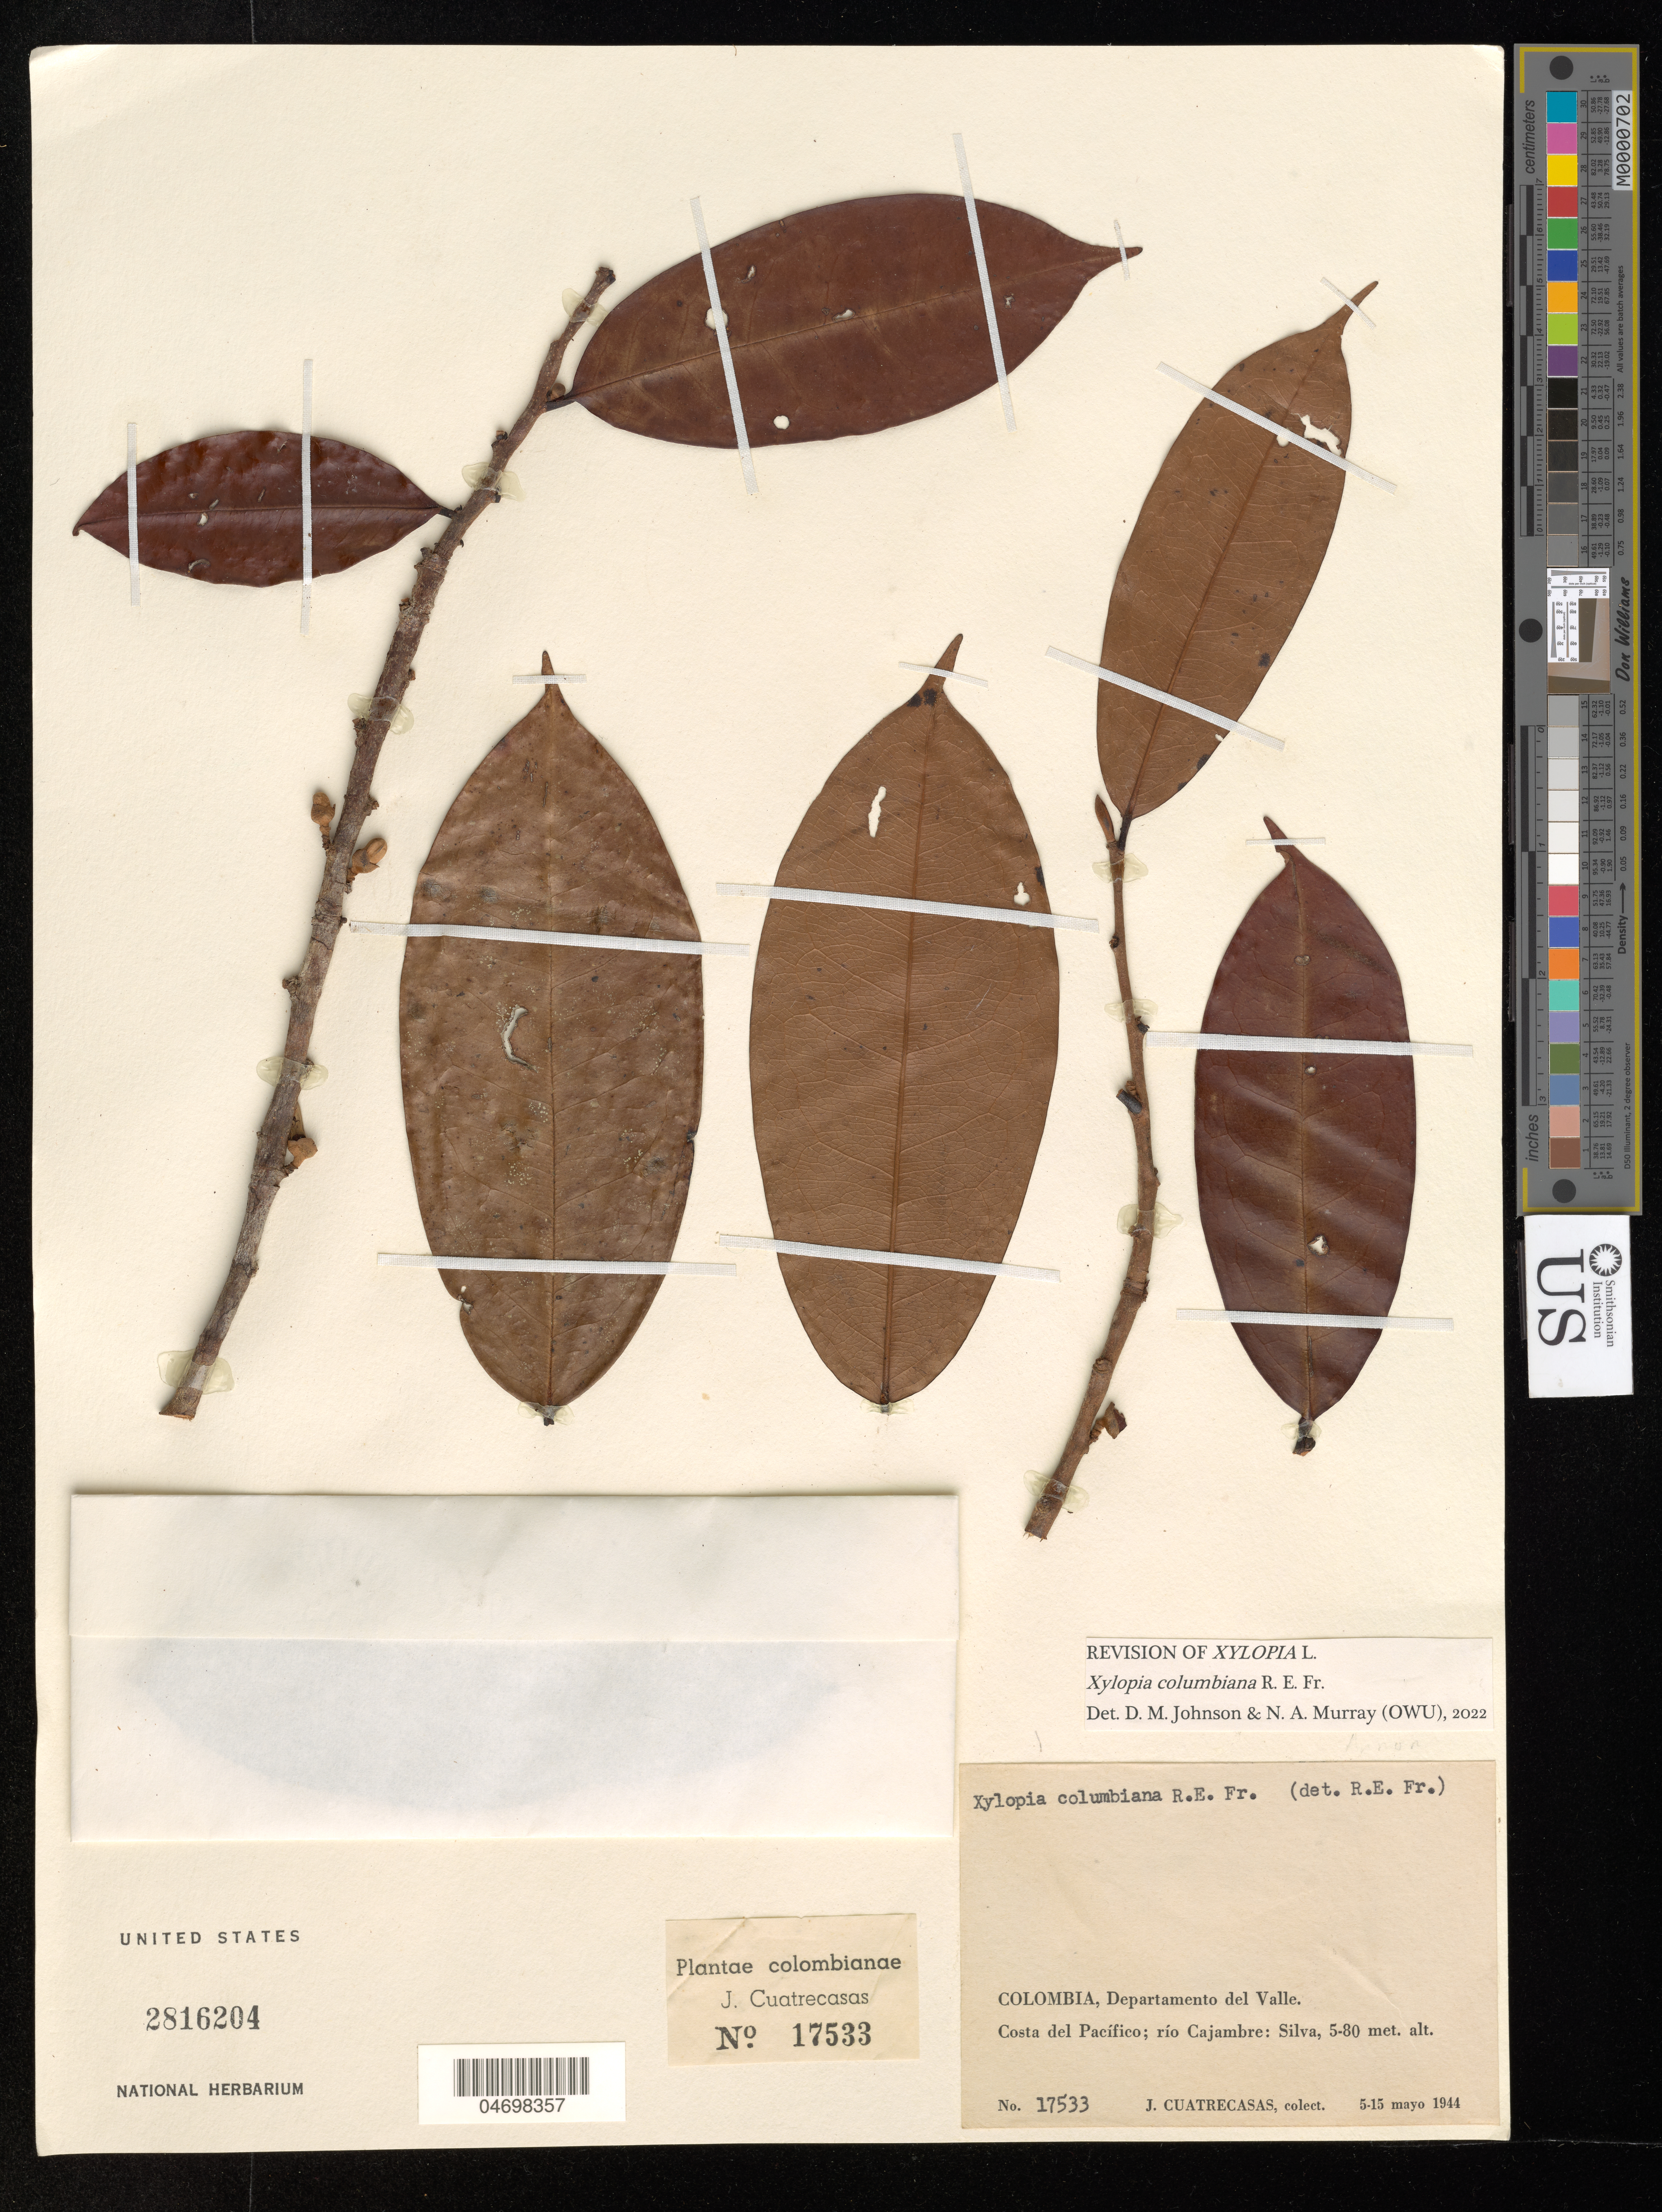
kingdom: Plantae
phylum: Tracheophyta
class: Magnoliopsida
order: Magnoliales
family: Annonaceae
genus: Xylopia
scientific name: Xylopia columbiana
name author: R.E. Fr.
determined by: Johnson, D. M.; Murray, N. A.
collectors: J. Cuatrecasas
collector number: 17533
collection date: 1944-05-05/1944-05-15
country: Colombia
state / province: Valle del Cauca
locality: Departamento del Valle. Costa del Pacífico; río Cajambre: Silva.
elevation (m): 5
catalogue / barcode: US 2816204